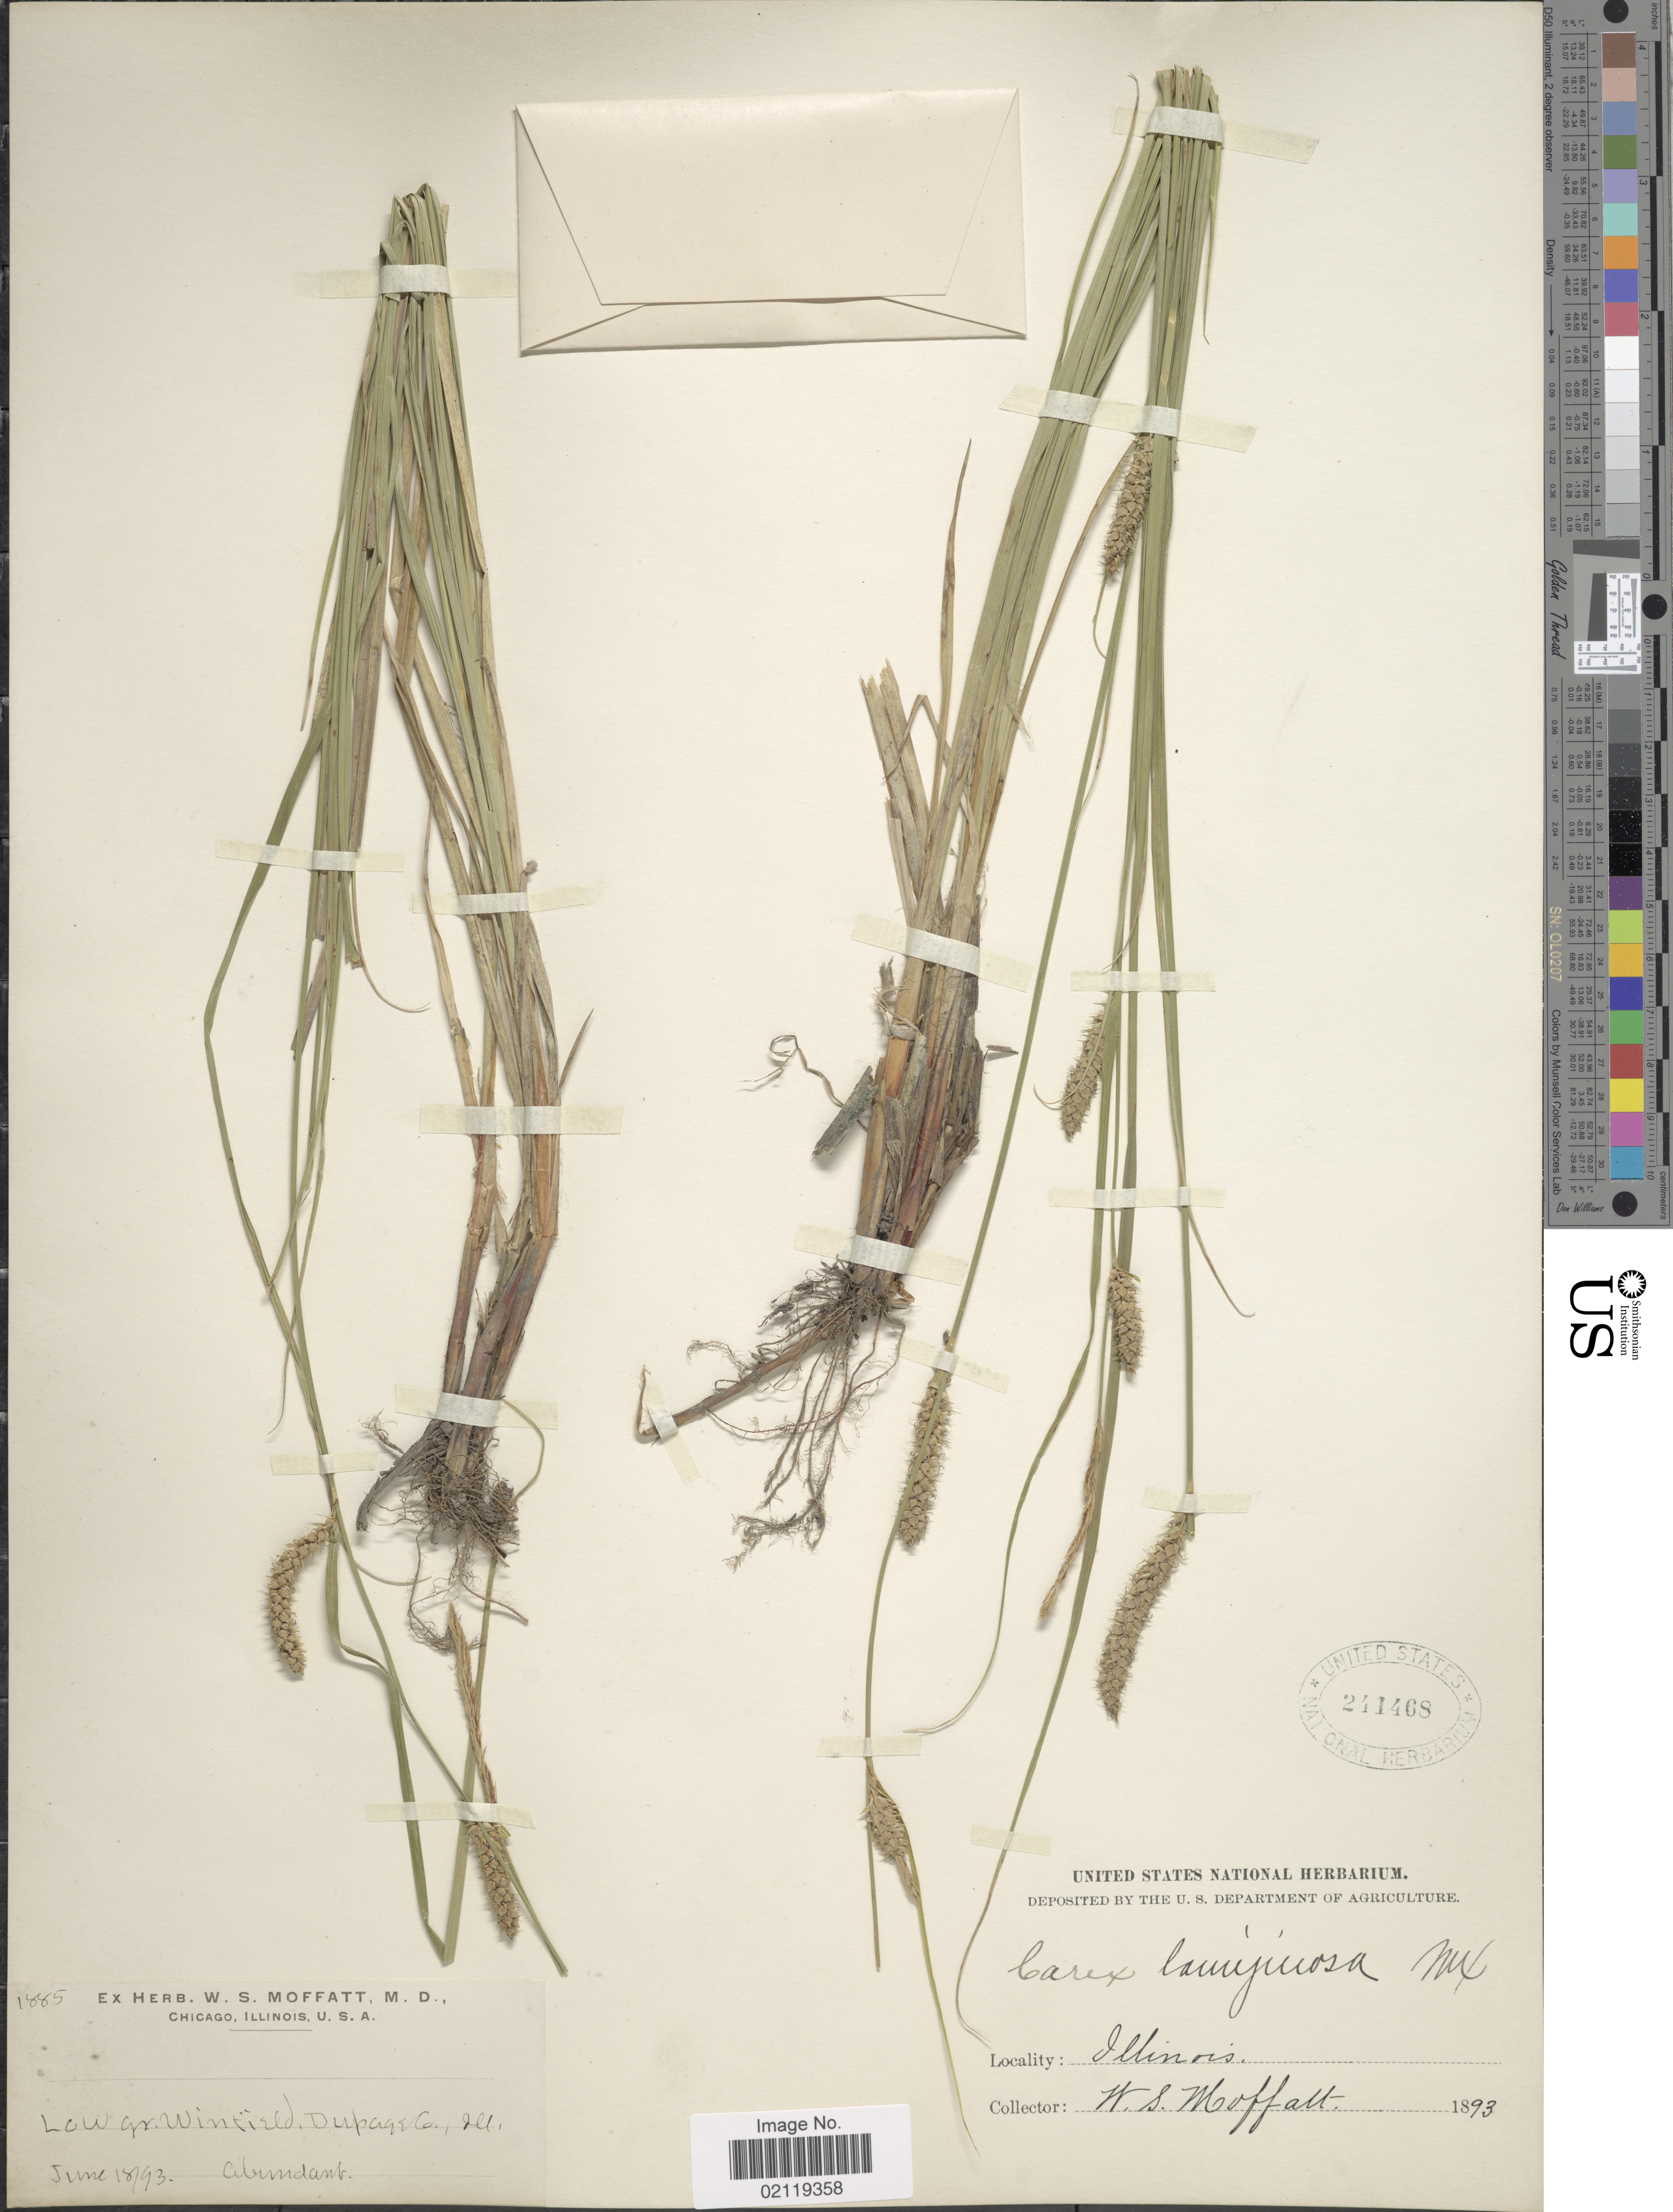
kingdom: Plantae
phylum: Tracheophyta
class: Liliopsida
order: Poales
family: Cyperaceae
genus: Carex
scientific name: Carex pellita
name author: Muhl. ex Willd.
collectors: W. Moffatt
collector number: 1885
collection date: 1893-06-18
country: United States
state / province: Illinois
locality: Low gr. Winfield. Dupage Co., Ill.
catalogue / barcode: US 241468